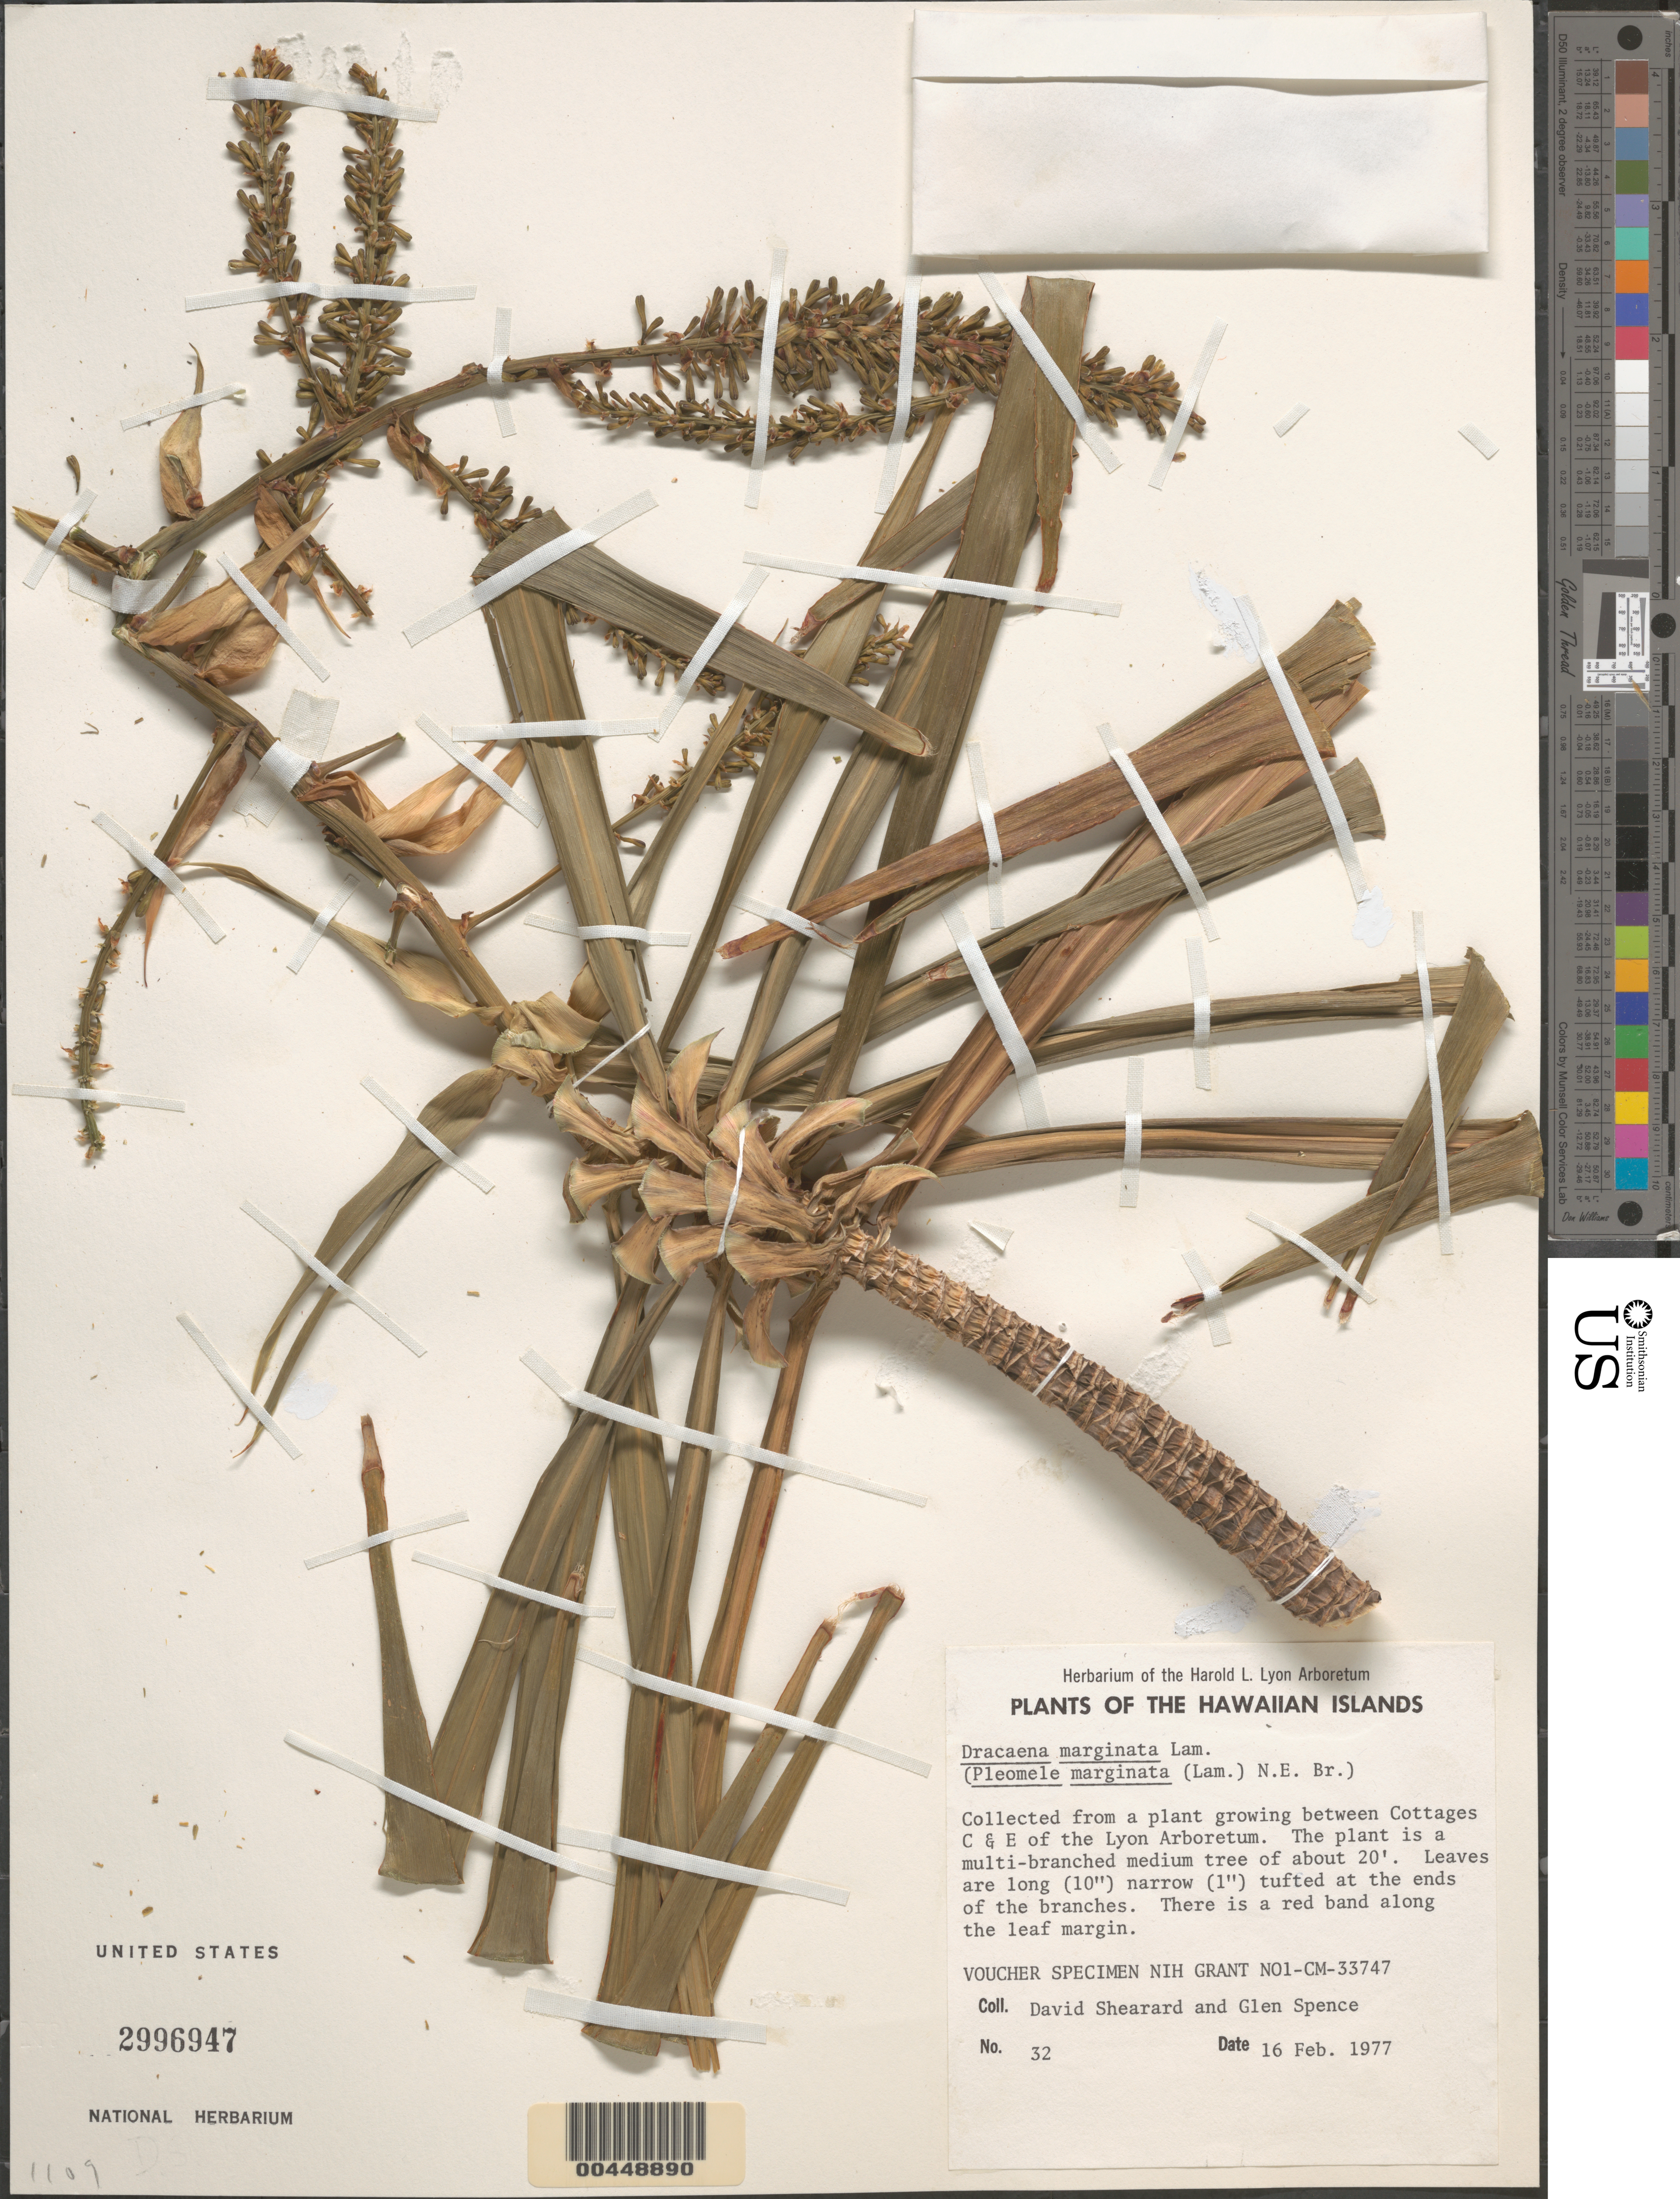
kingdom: Plantae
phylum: Tracheophyta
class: Liliopsida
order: Asparagales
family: Asparagaceae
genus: Dracaena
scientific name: Dracaena marginata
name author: Lam.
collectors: D. Shearard & G. Spence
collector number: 32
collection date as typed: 16 Feb 1977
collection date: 1977-02-16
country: United States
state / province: Hawaii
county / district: Honolulu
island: Oahu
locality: H.L. Lyon Arboratum, between Cottages C and E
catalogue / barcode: US 2996947